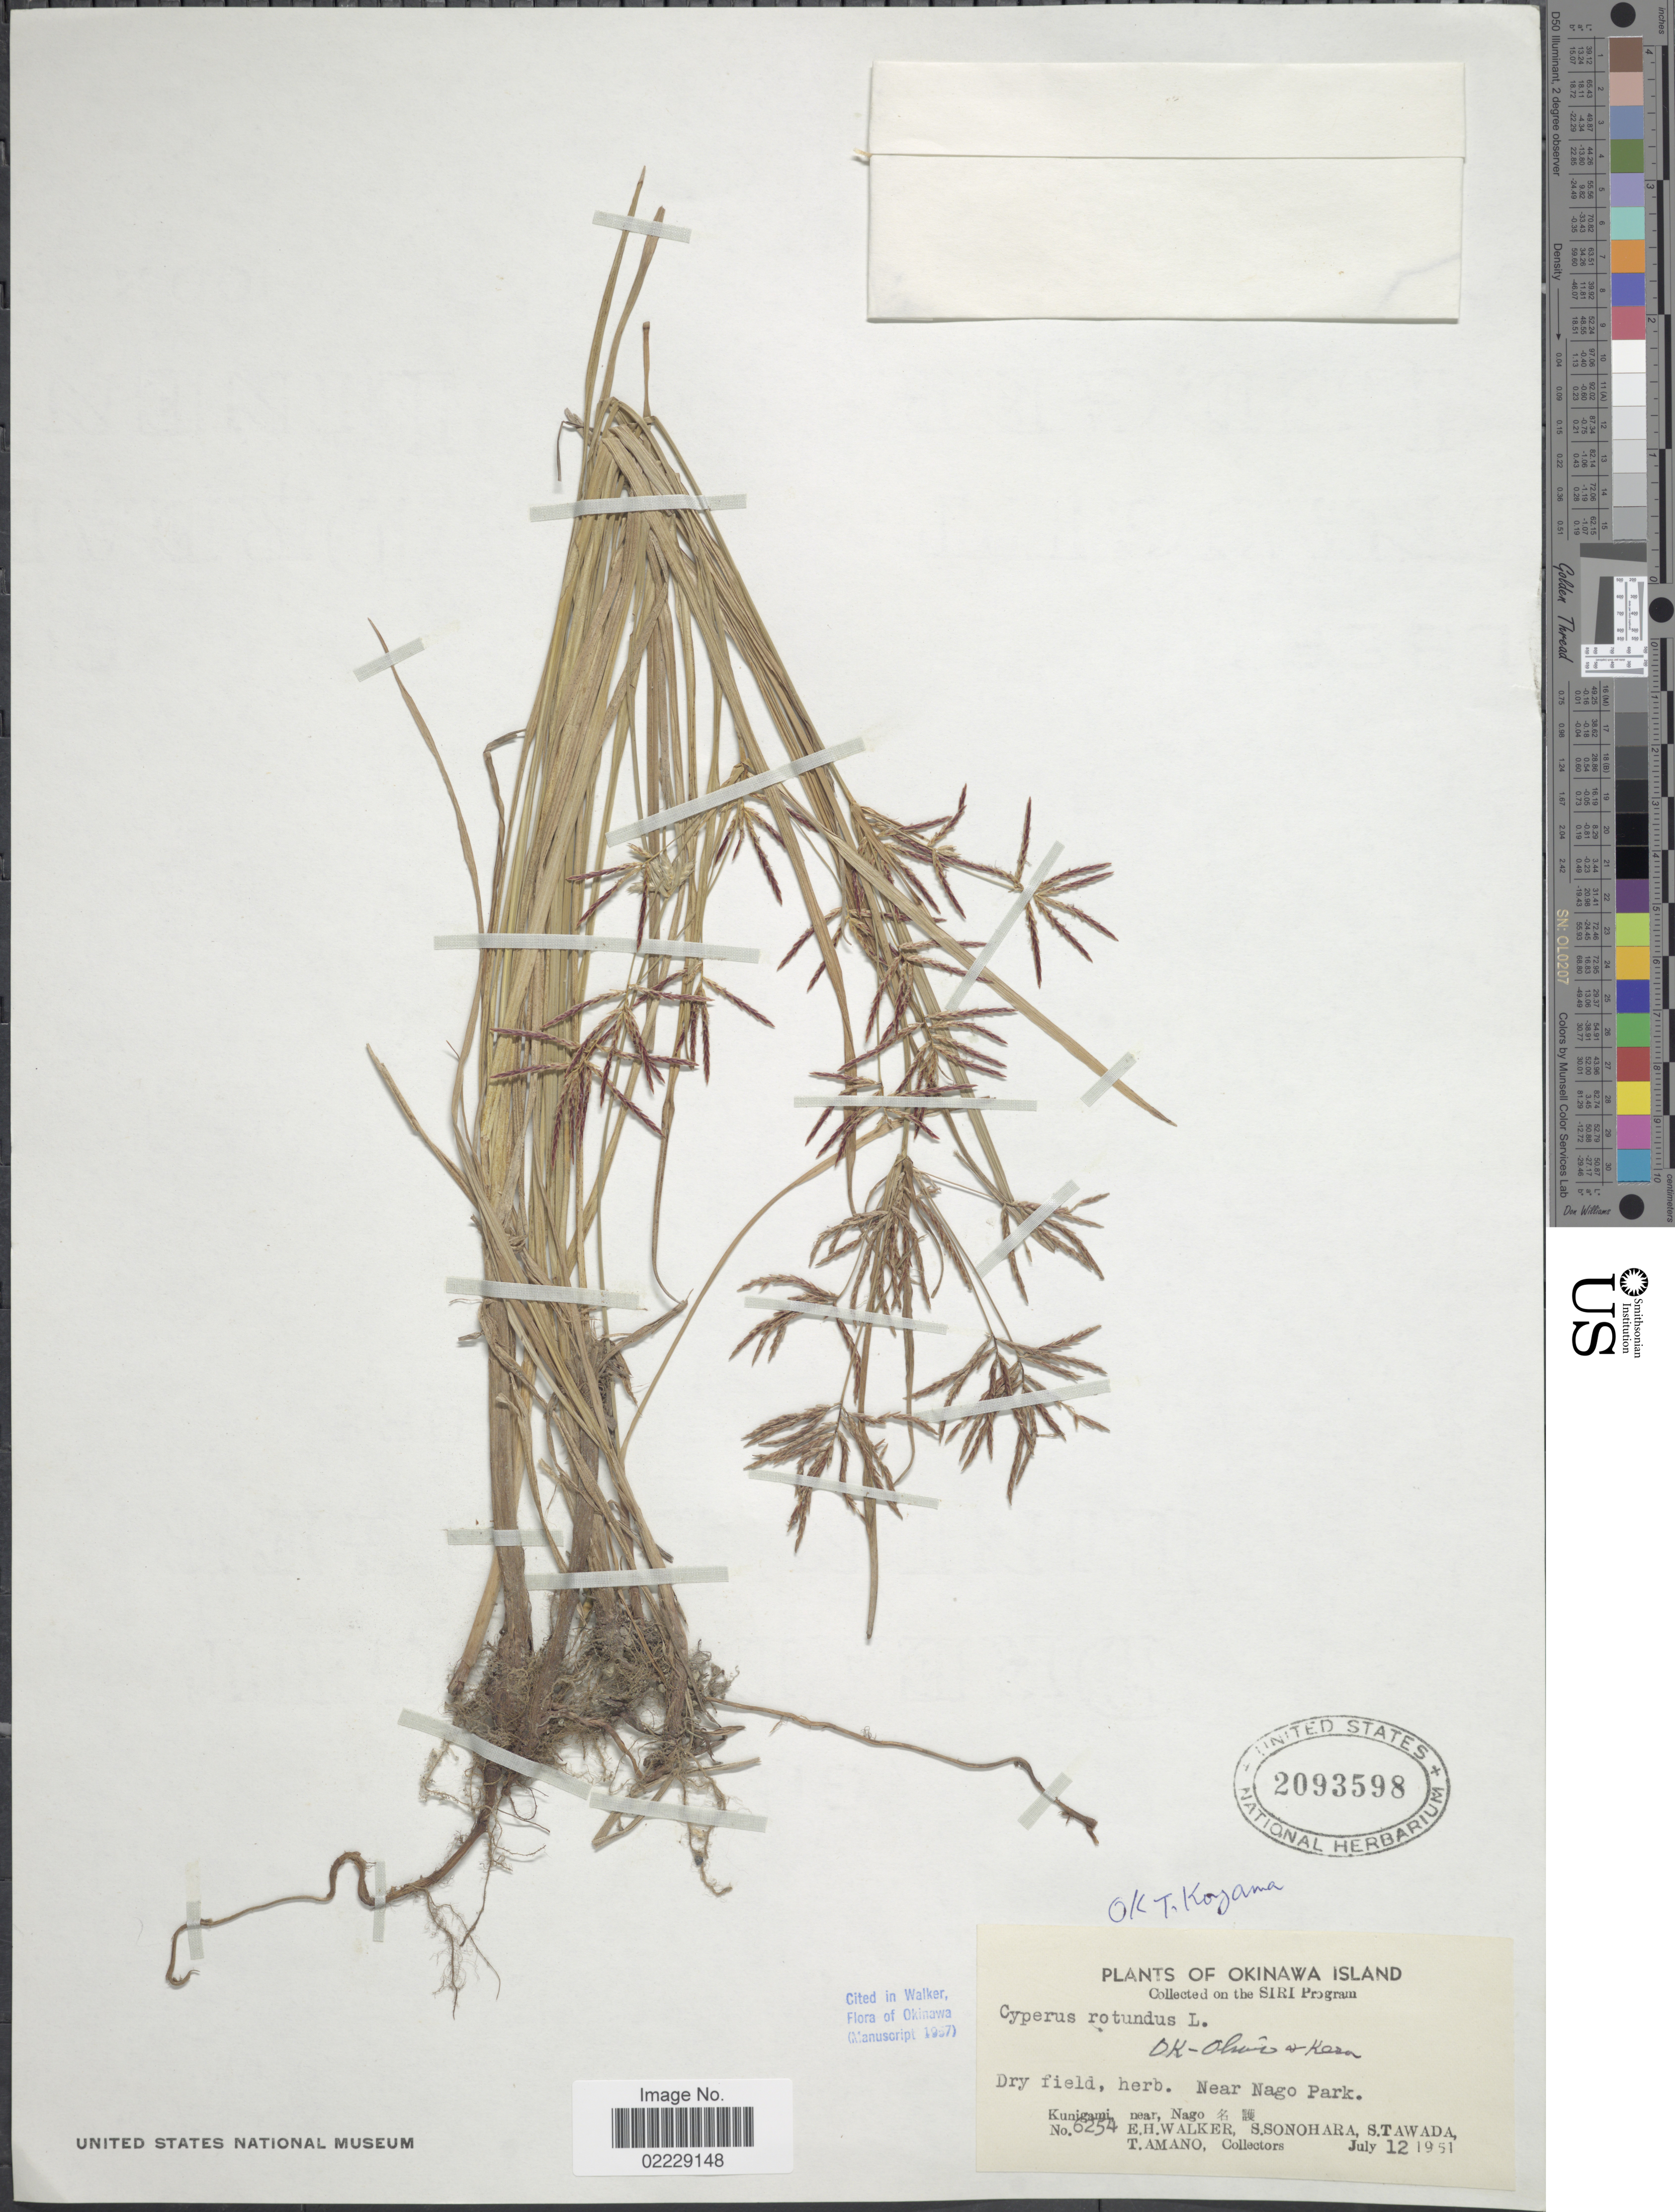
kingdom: Plantae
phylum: Tracheophyta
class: Liliopsida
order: Poales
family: Cyperaceae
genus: Cyperus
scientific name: Cyperus rotundus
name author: L.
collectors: E. H. Walker, S. Sonohara, S. Tawada & T. Amano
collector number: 6254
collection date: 1951-07-12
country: Japan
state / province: Okinawa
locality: Okinawa Island, dry field, near Nago Park, Kunigami near, Nago.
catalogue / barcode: US 2093598